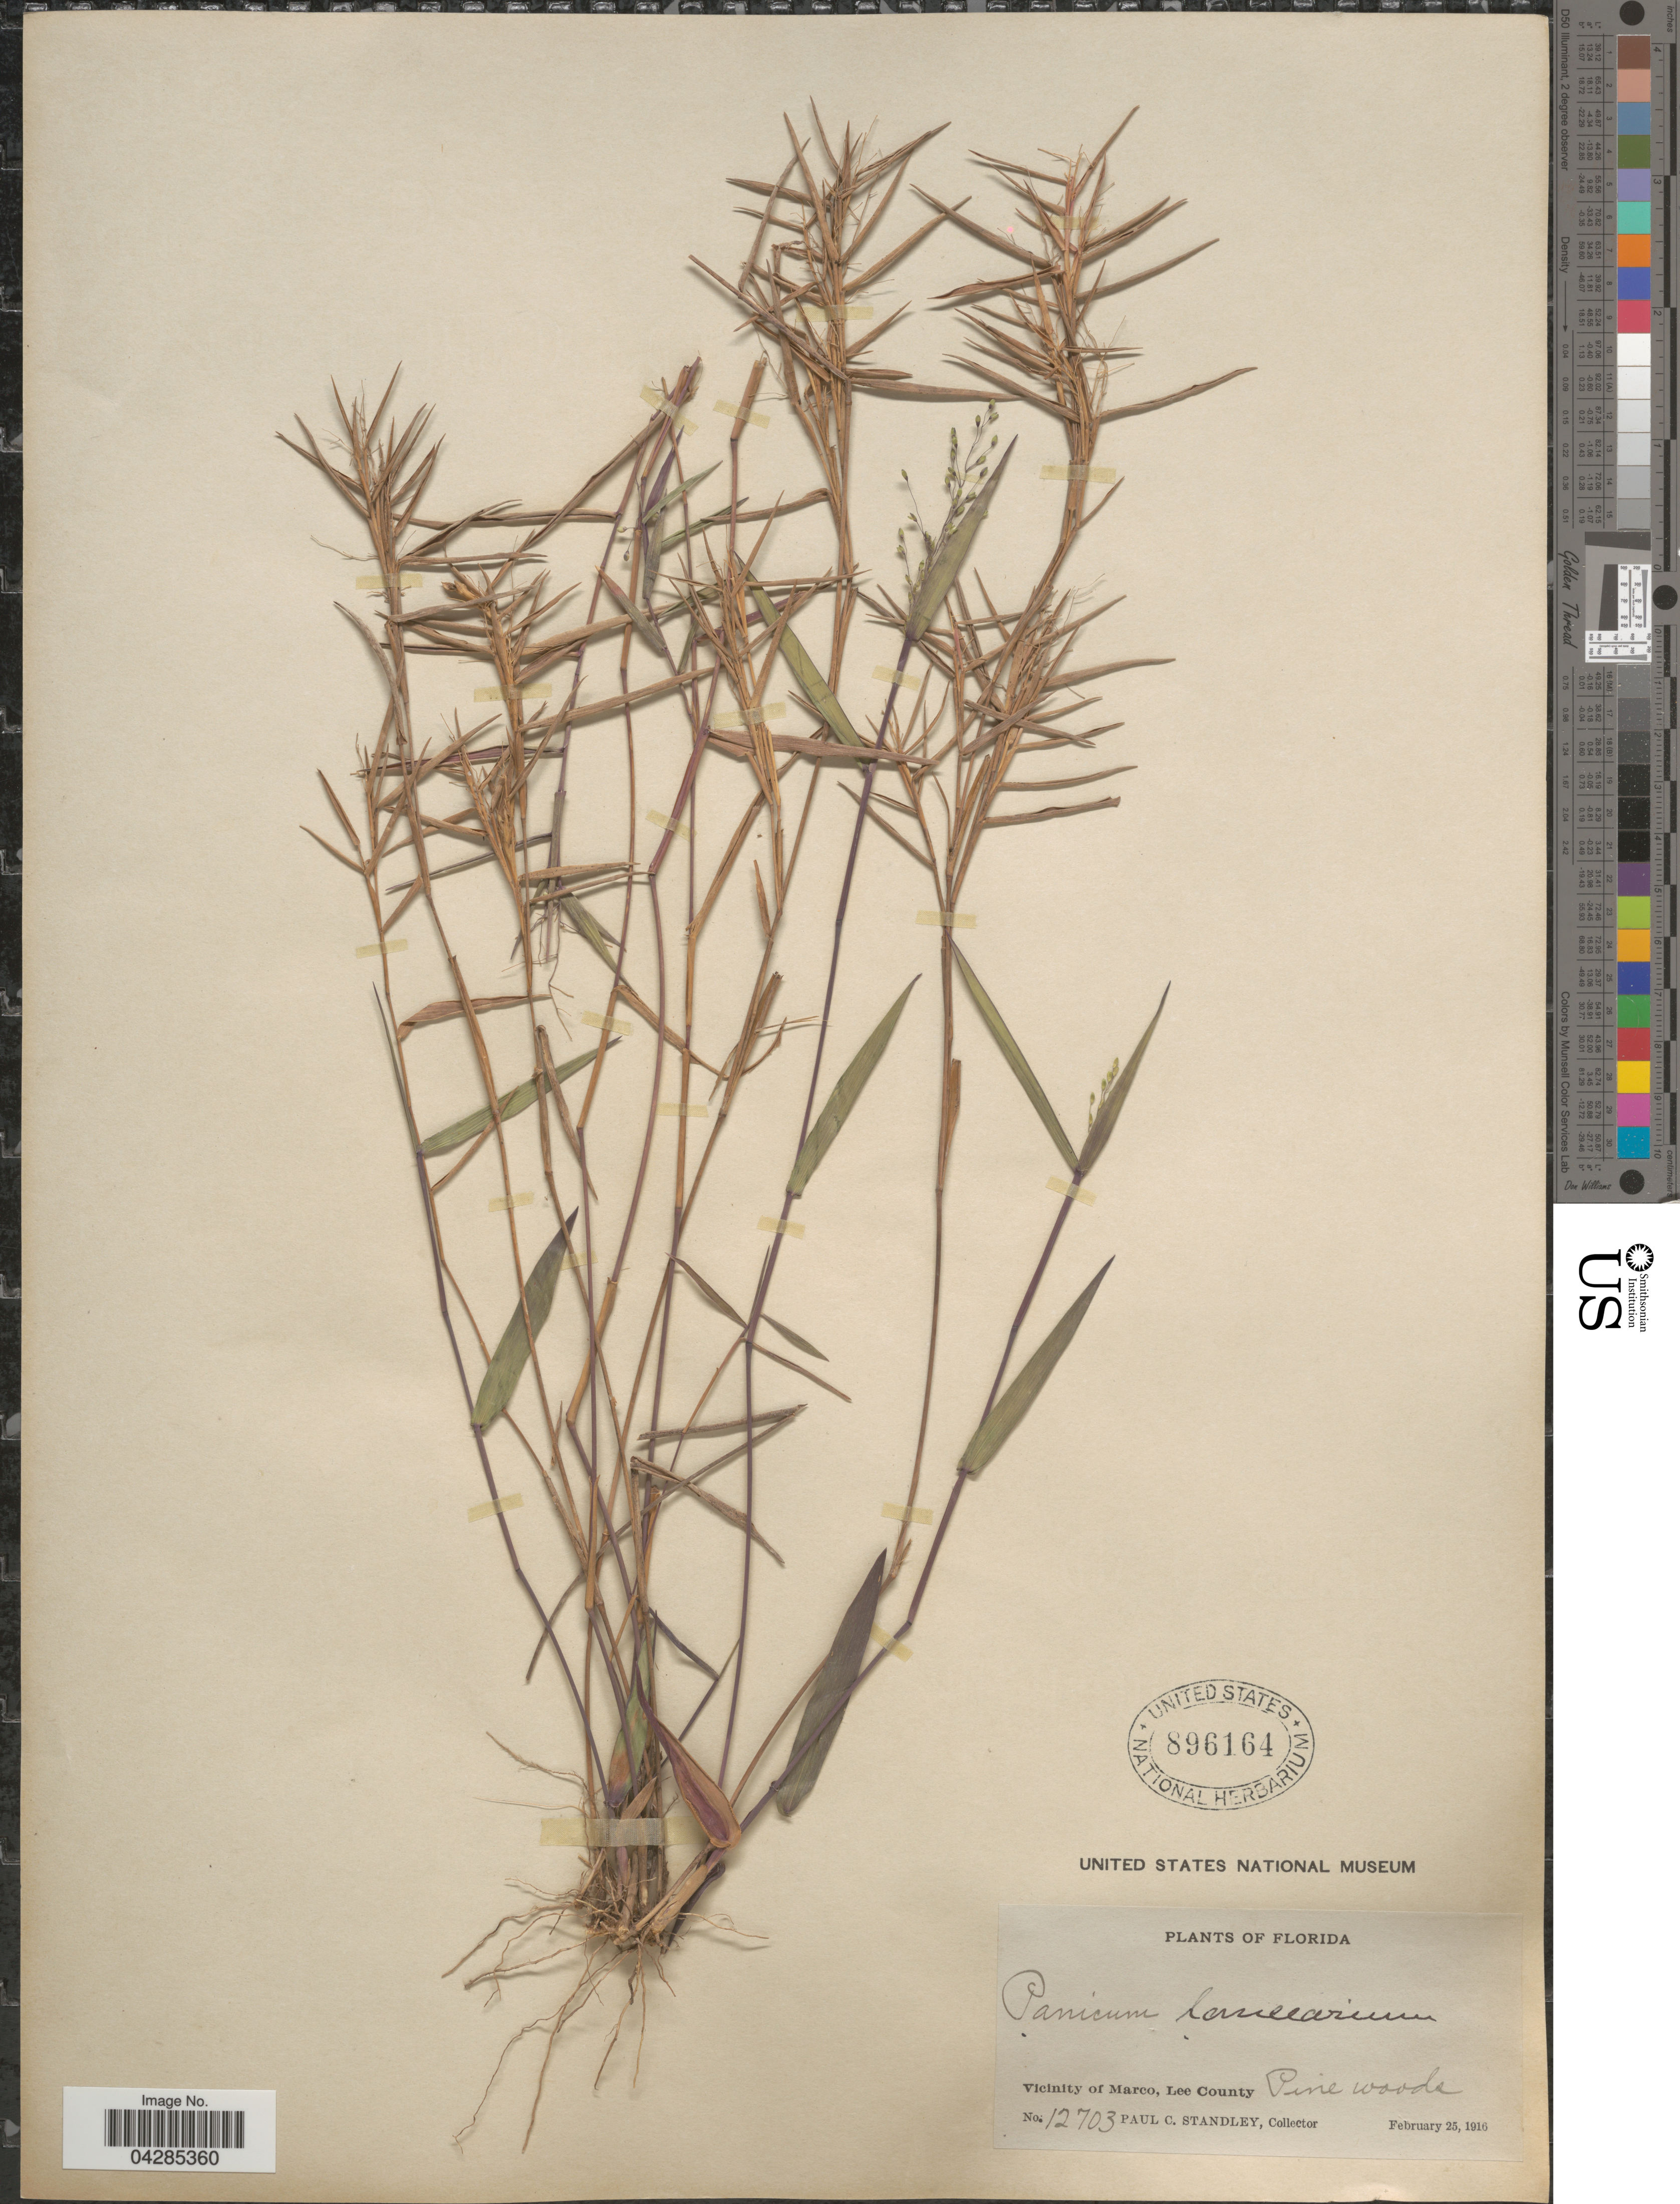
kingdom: Plantae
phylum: Tracheophyta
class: Liliopsida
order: Poales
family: Poaceae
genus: Dichanthelium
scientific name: Dichanthelium portoricense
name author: (Desv. ex Ham.) B.F. Hansen & Wunderlin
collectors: P. C. Standley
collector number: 12703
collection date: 1916-02-25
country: United States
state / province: Florida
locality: Vicinity of Marco, Lee County. Pine woods.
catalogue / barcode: US 896164